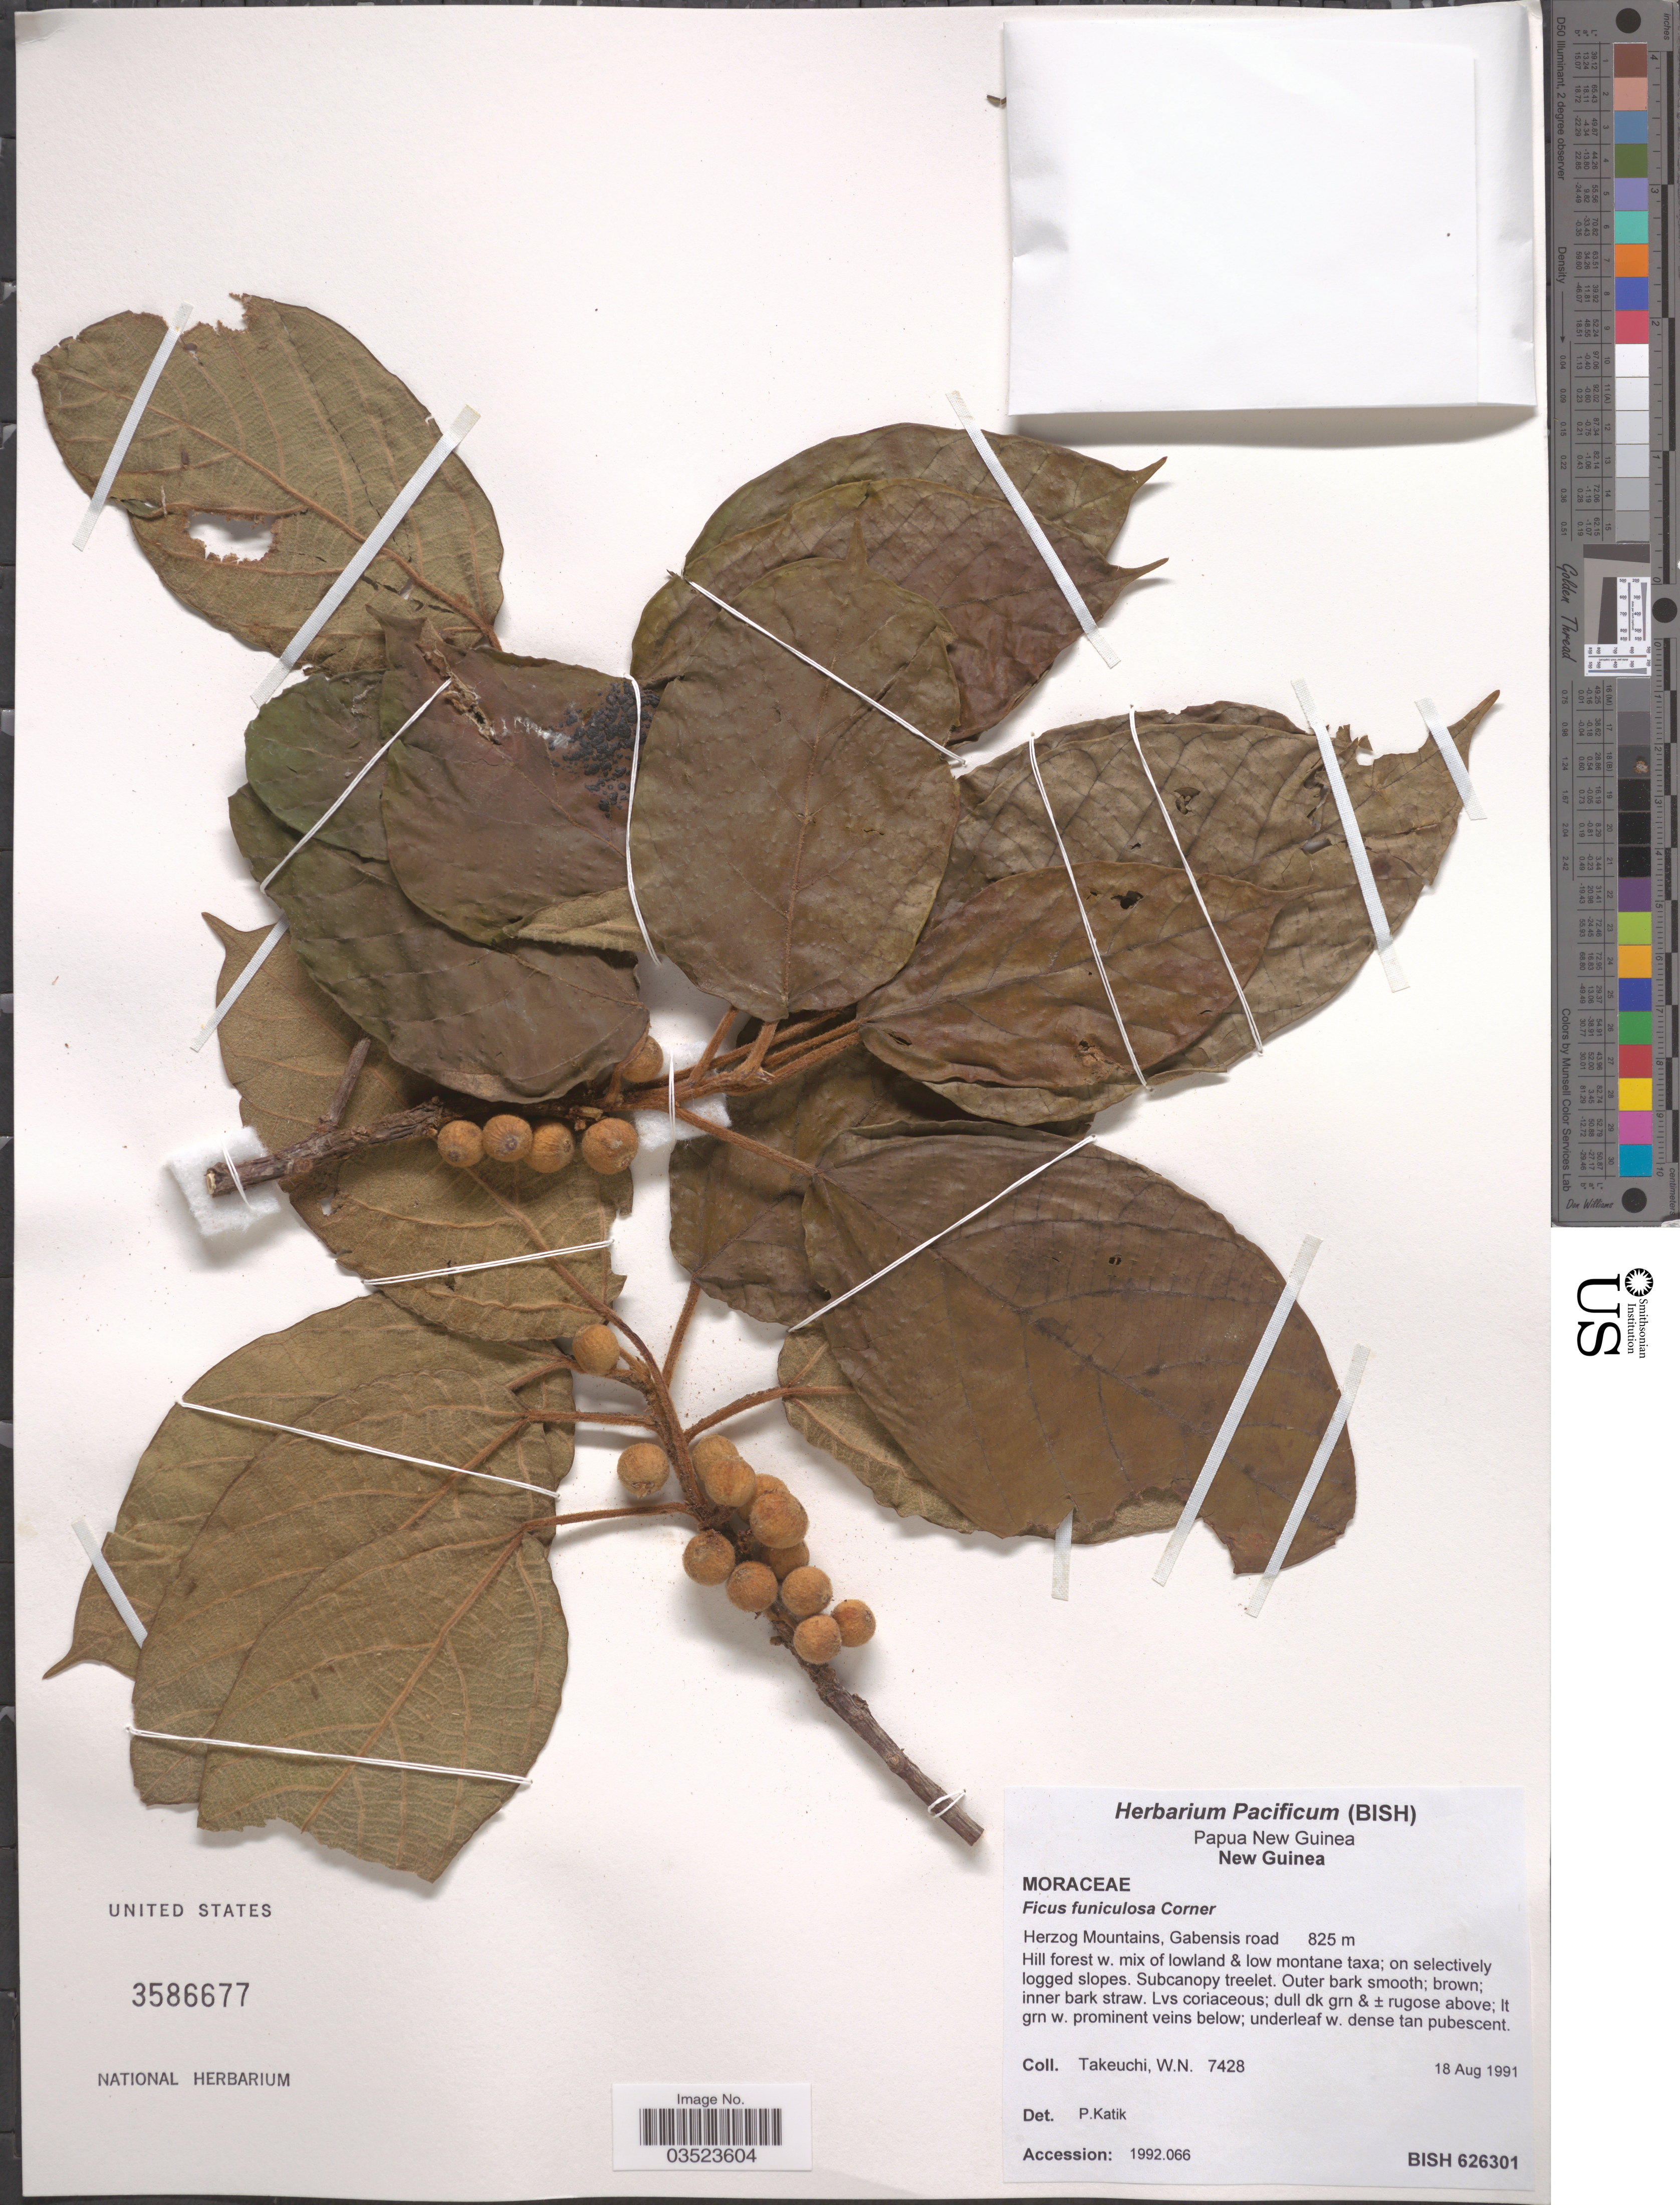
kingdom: Plantae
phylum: Tracheophyta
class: Magnoliopsida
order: Rosales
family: Moraceae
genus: Ficus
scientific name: Ficus funiculosa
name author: Corner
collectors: W. N. Takeuchi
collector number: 7428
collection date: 1991-08-18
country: Papua New Guinea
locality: New Guinea. Herzog Mountains, Gabensis road.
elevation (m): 825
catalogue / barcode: US 3586677